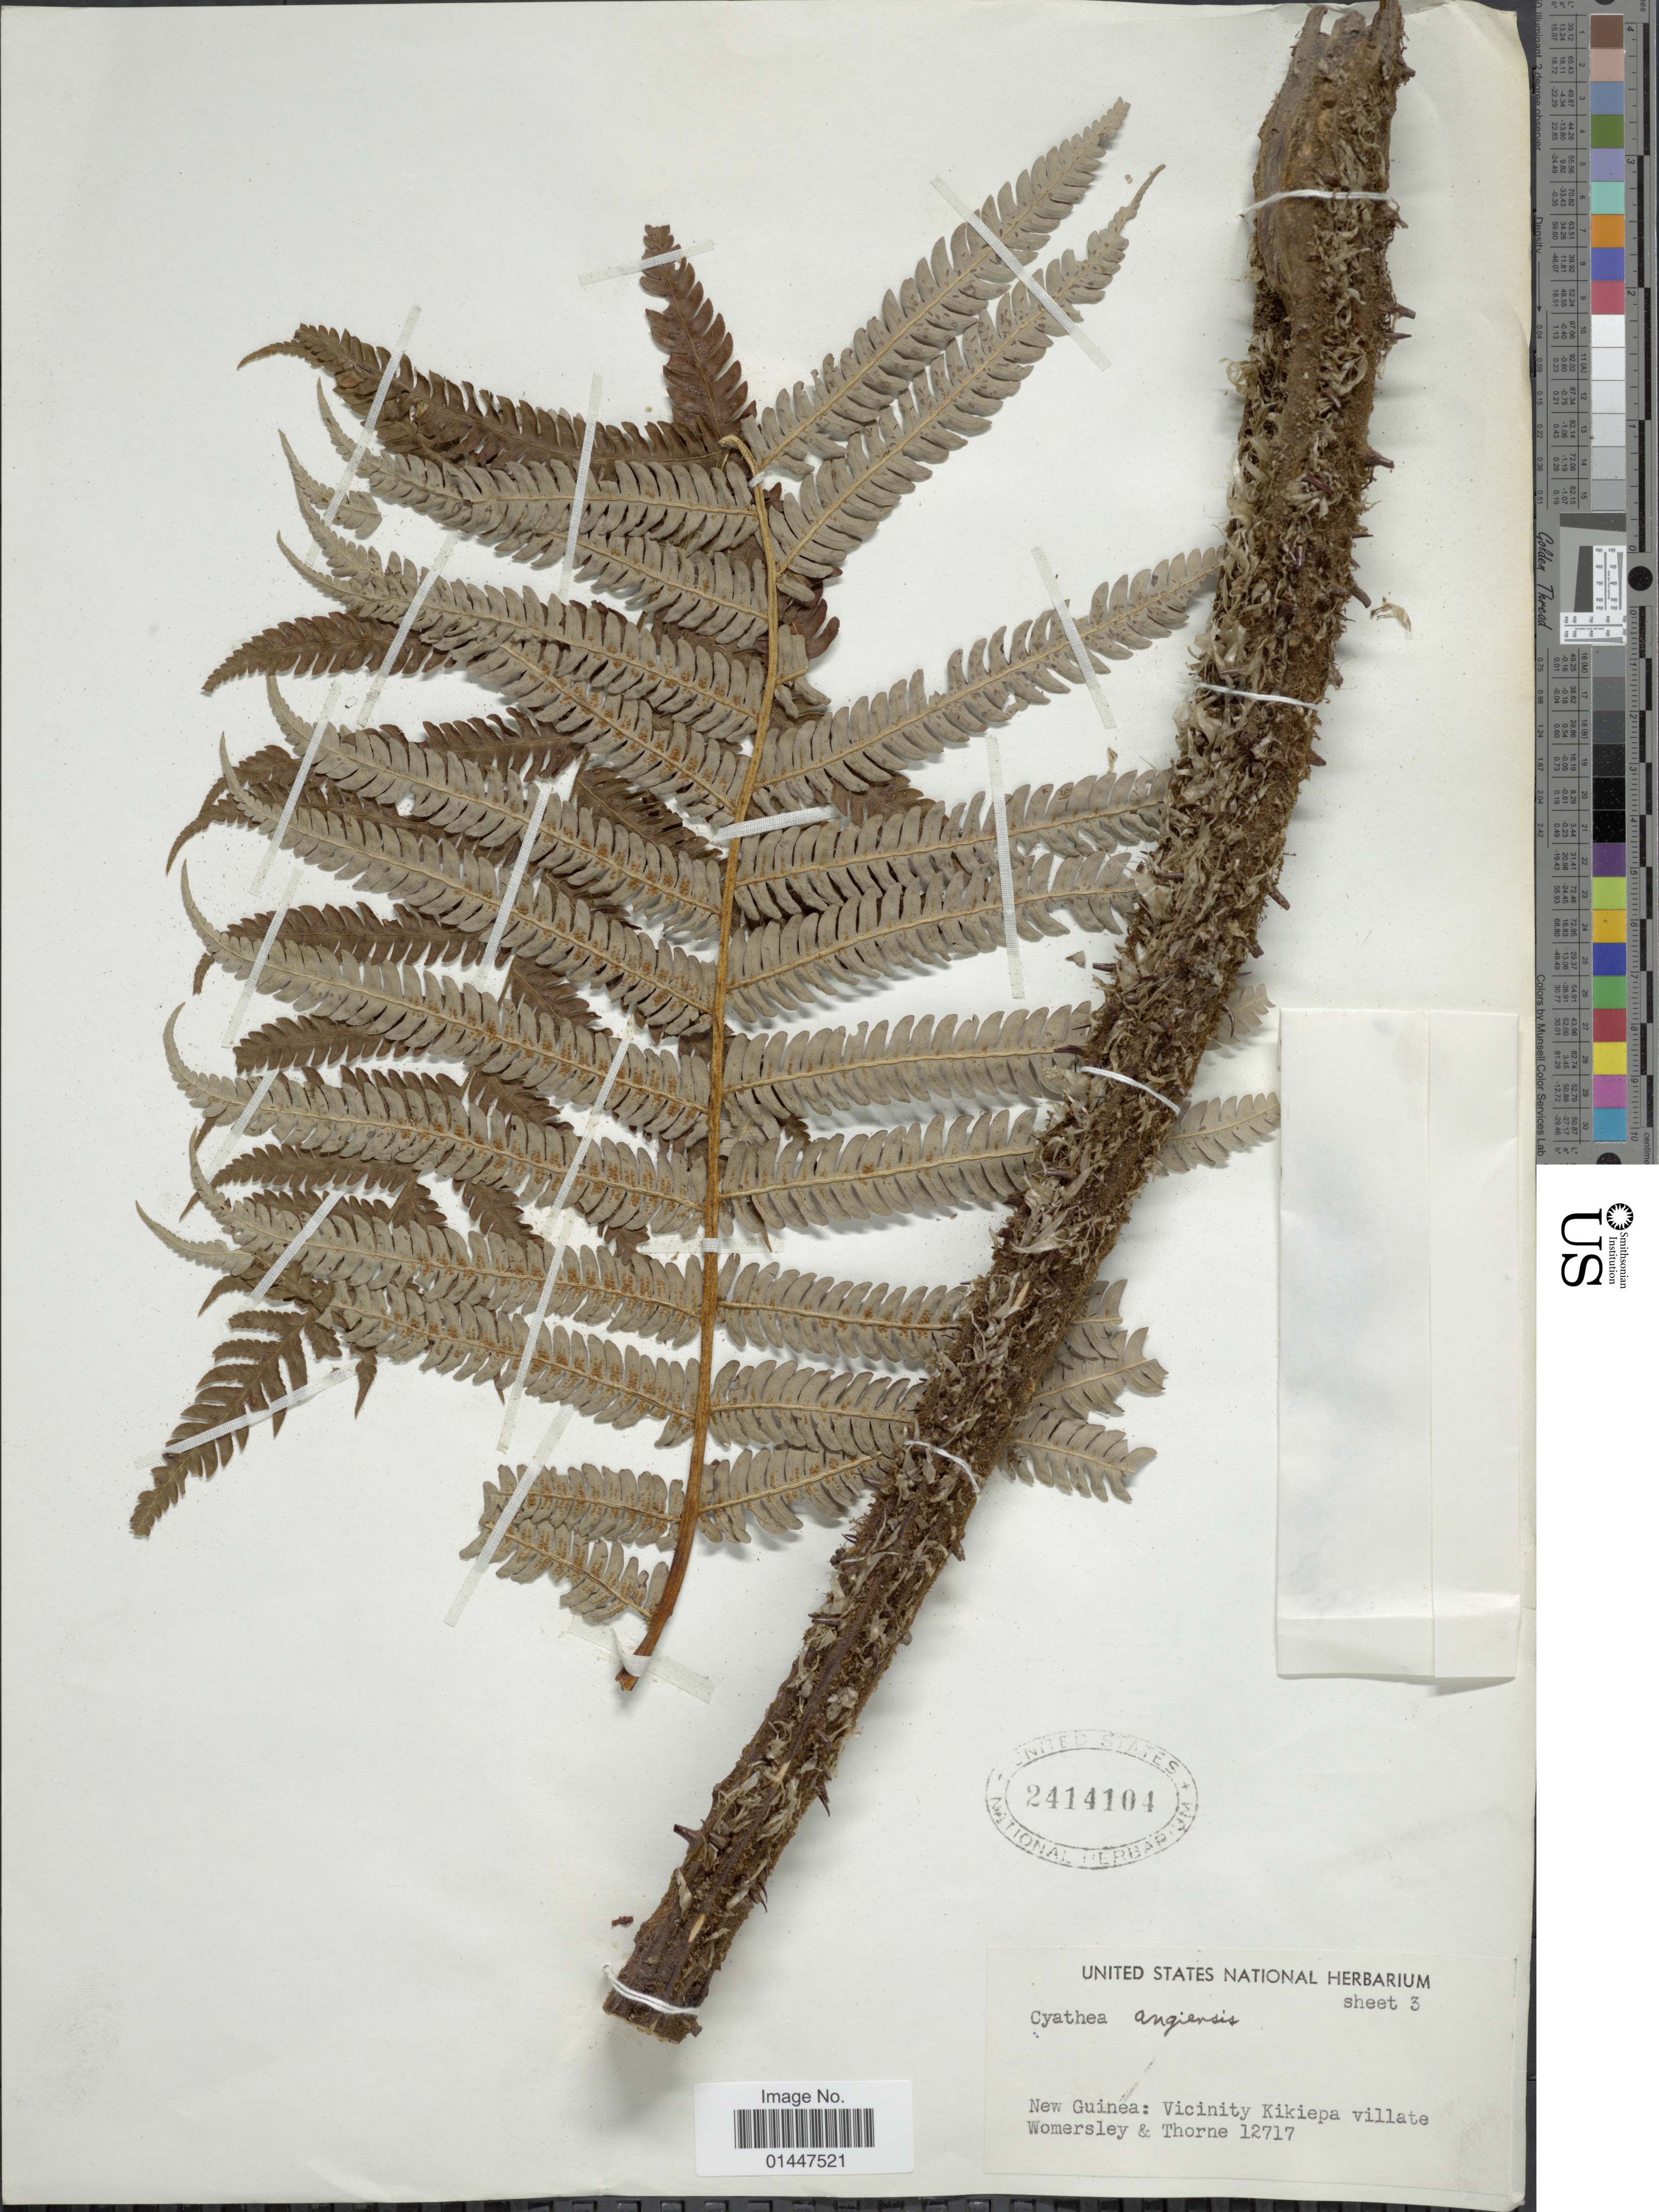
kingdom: Plantae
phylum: Tracheophyta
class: Polypodiopsida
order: Cyatheales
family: Cyatheaceae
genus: Sphaeropteris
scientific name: Sphaeropteris angiensis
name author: (A. Gepp) R.M. Tryon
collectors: J. S. Womersley & -. Thorne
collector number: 12717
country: Papua New Guinea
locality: New Guinea: Vicinity Kikiepa villate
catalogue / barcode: US 2414104